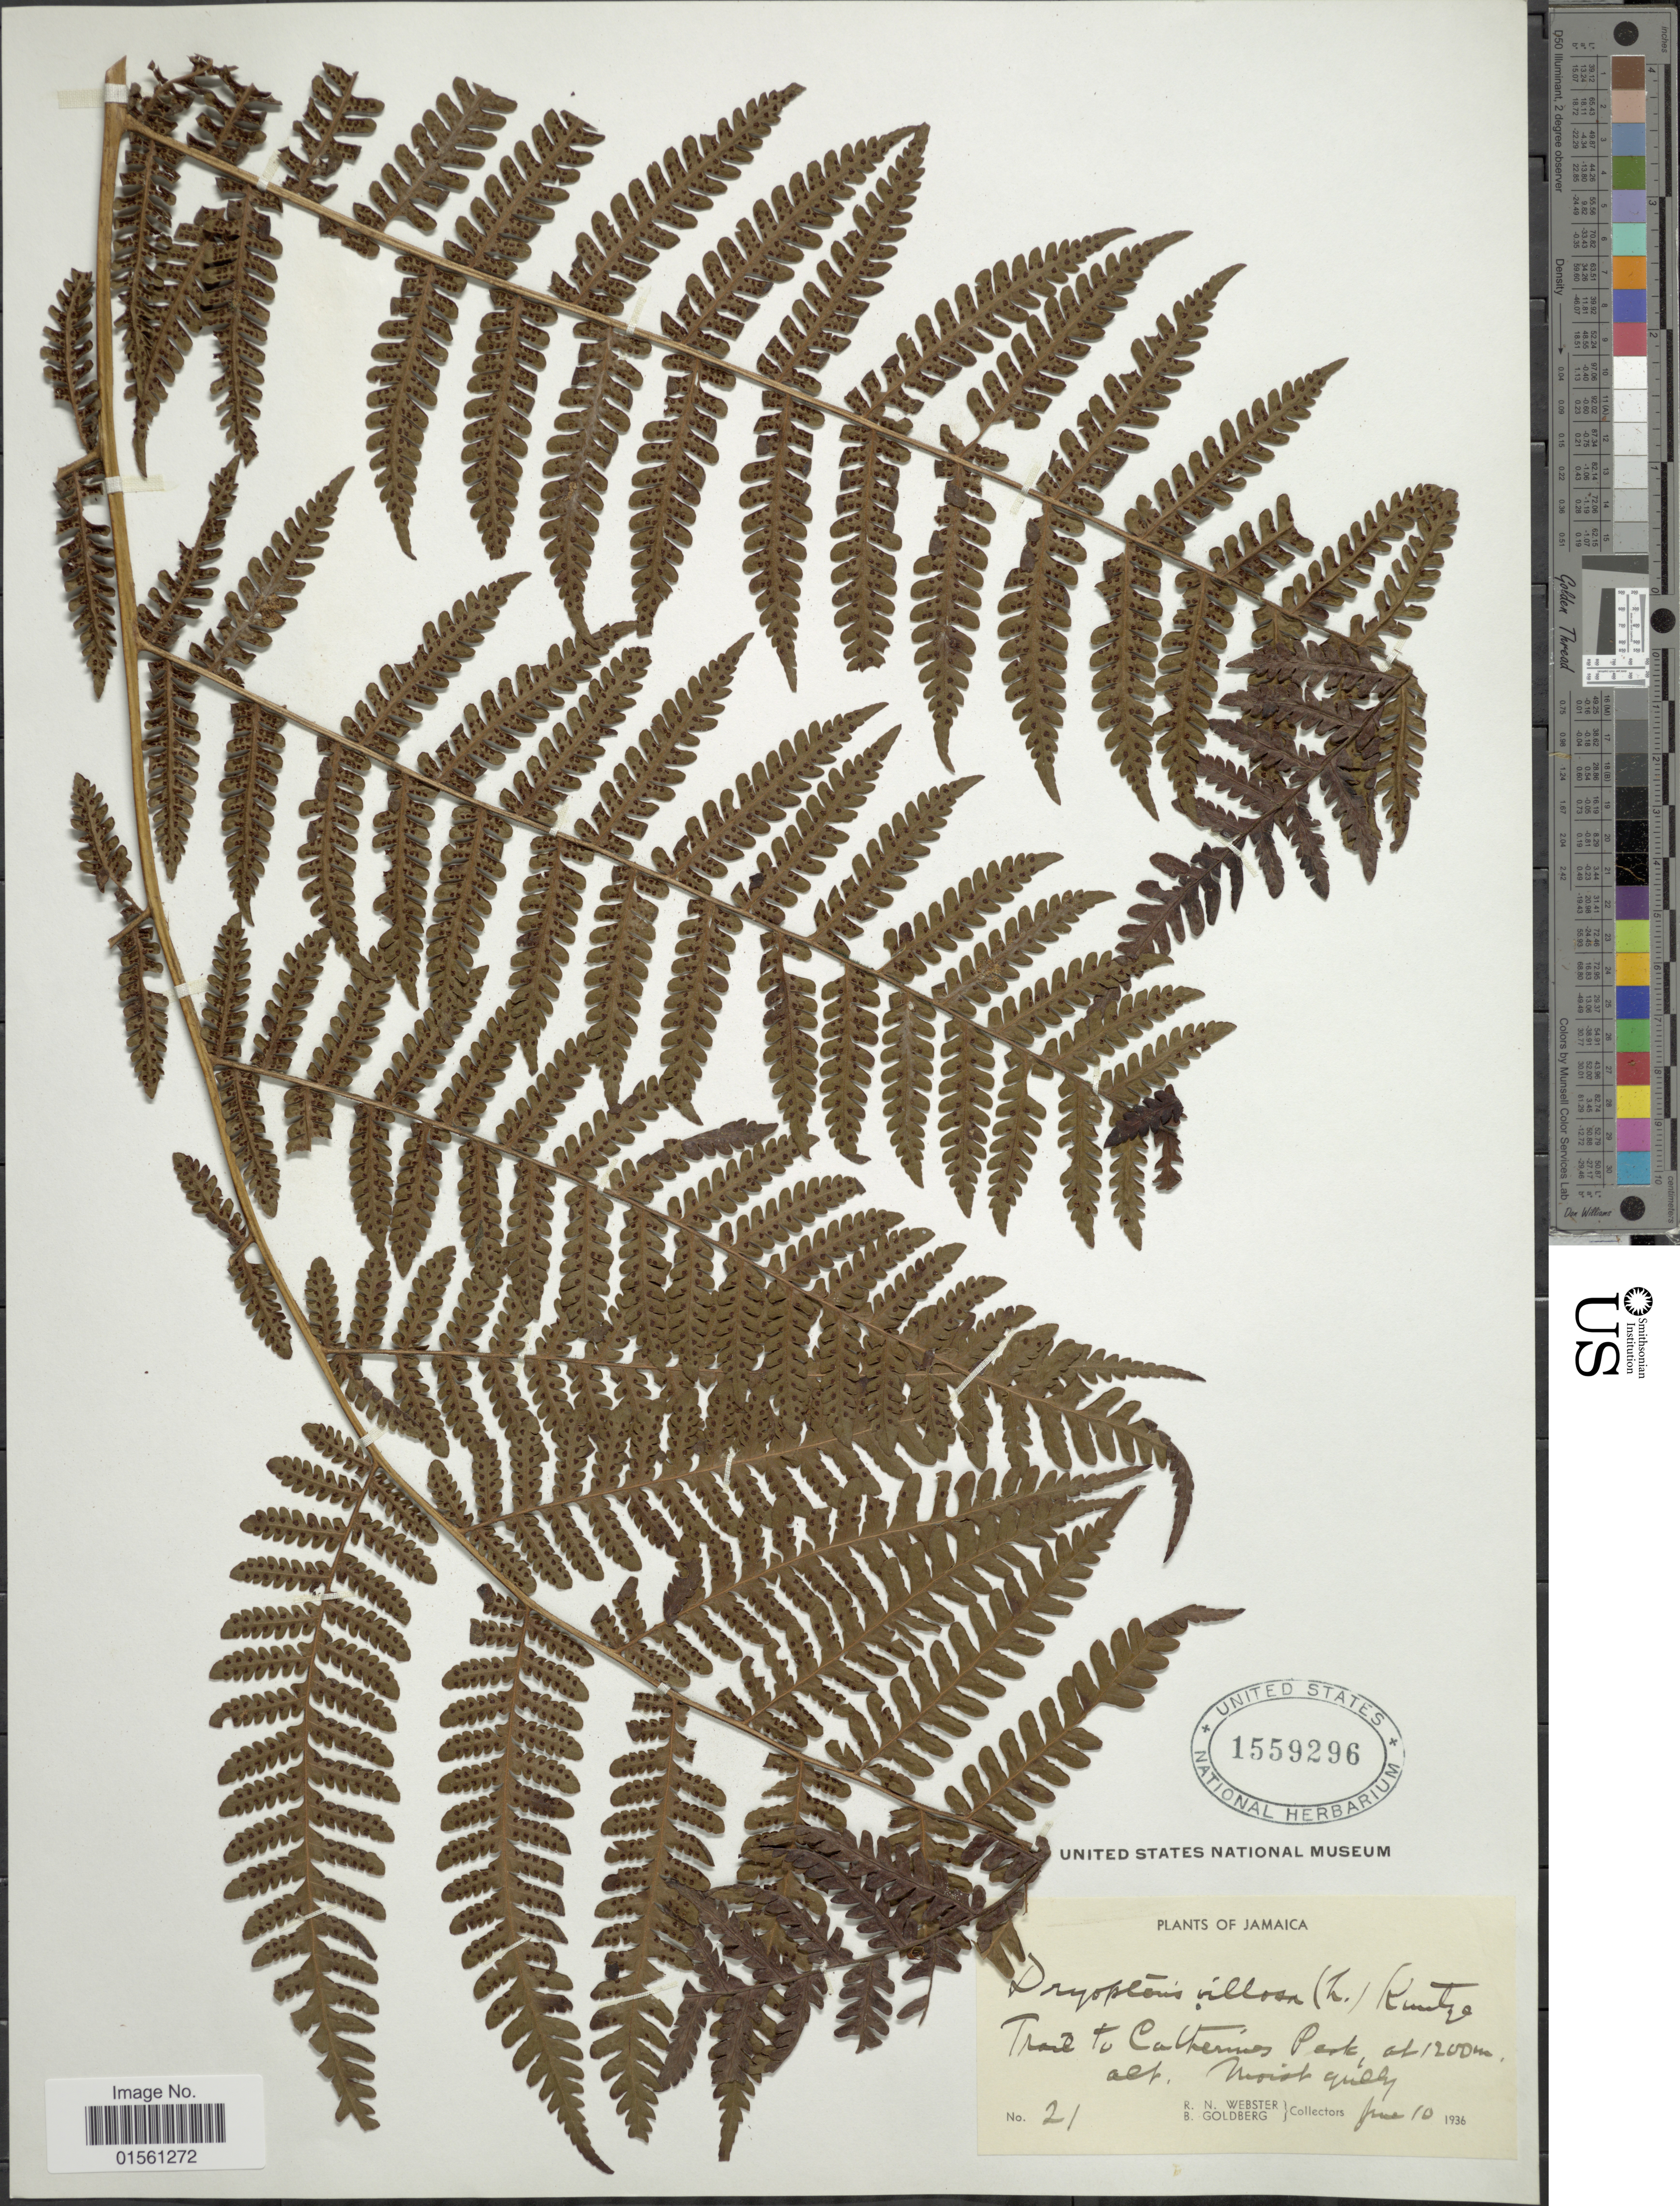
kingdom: Plantae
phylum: Tracheophyta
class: Polypodiopsida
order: Polypodiales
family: Dryopteridaceae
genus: Megalastrum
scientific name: Megalastrum villosum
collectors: R. N. Webster & B. Goldberg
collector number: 21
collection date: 1936-06-10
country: Jamaica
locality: Trail to Catharina Park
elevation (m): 1200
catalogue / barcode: US 1559296